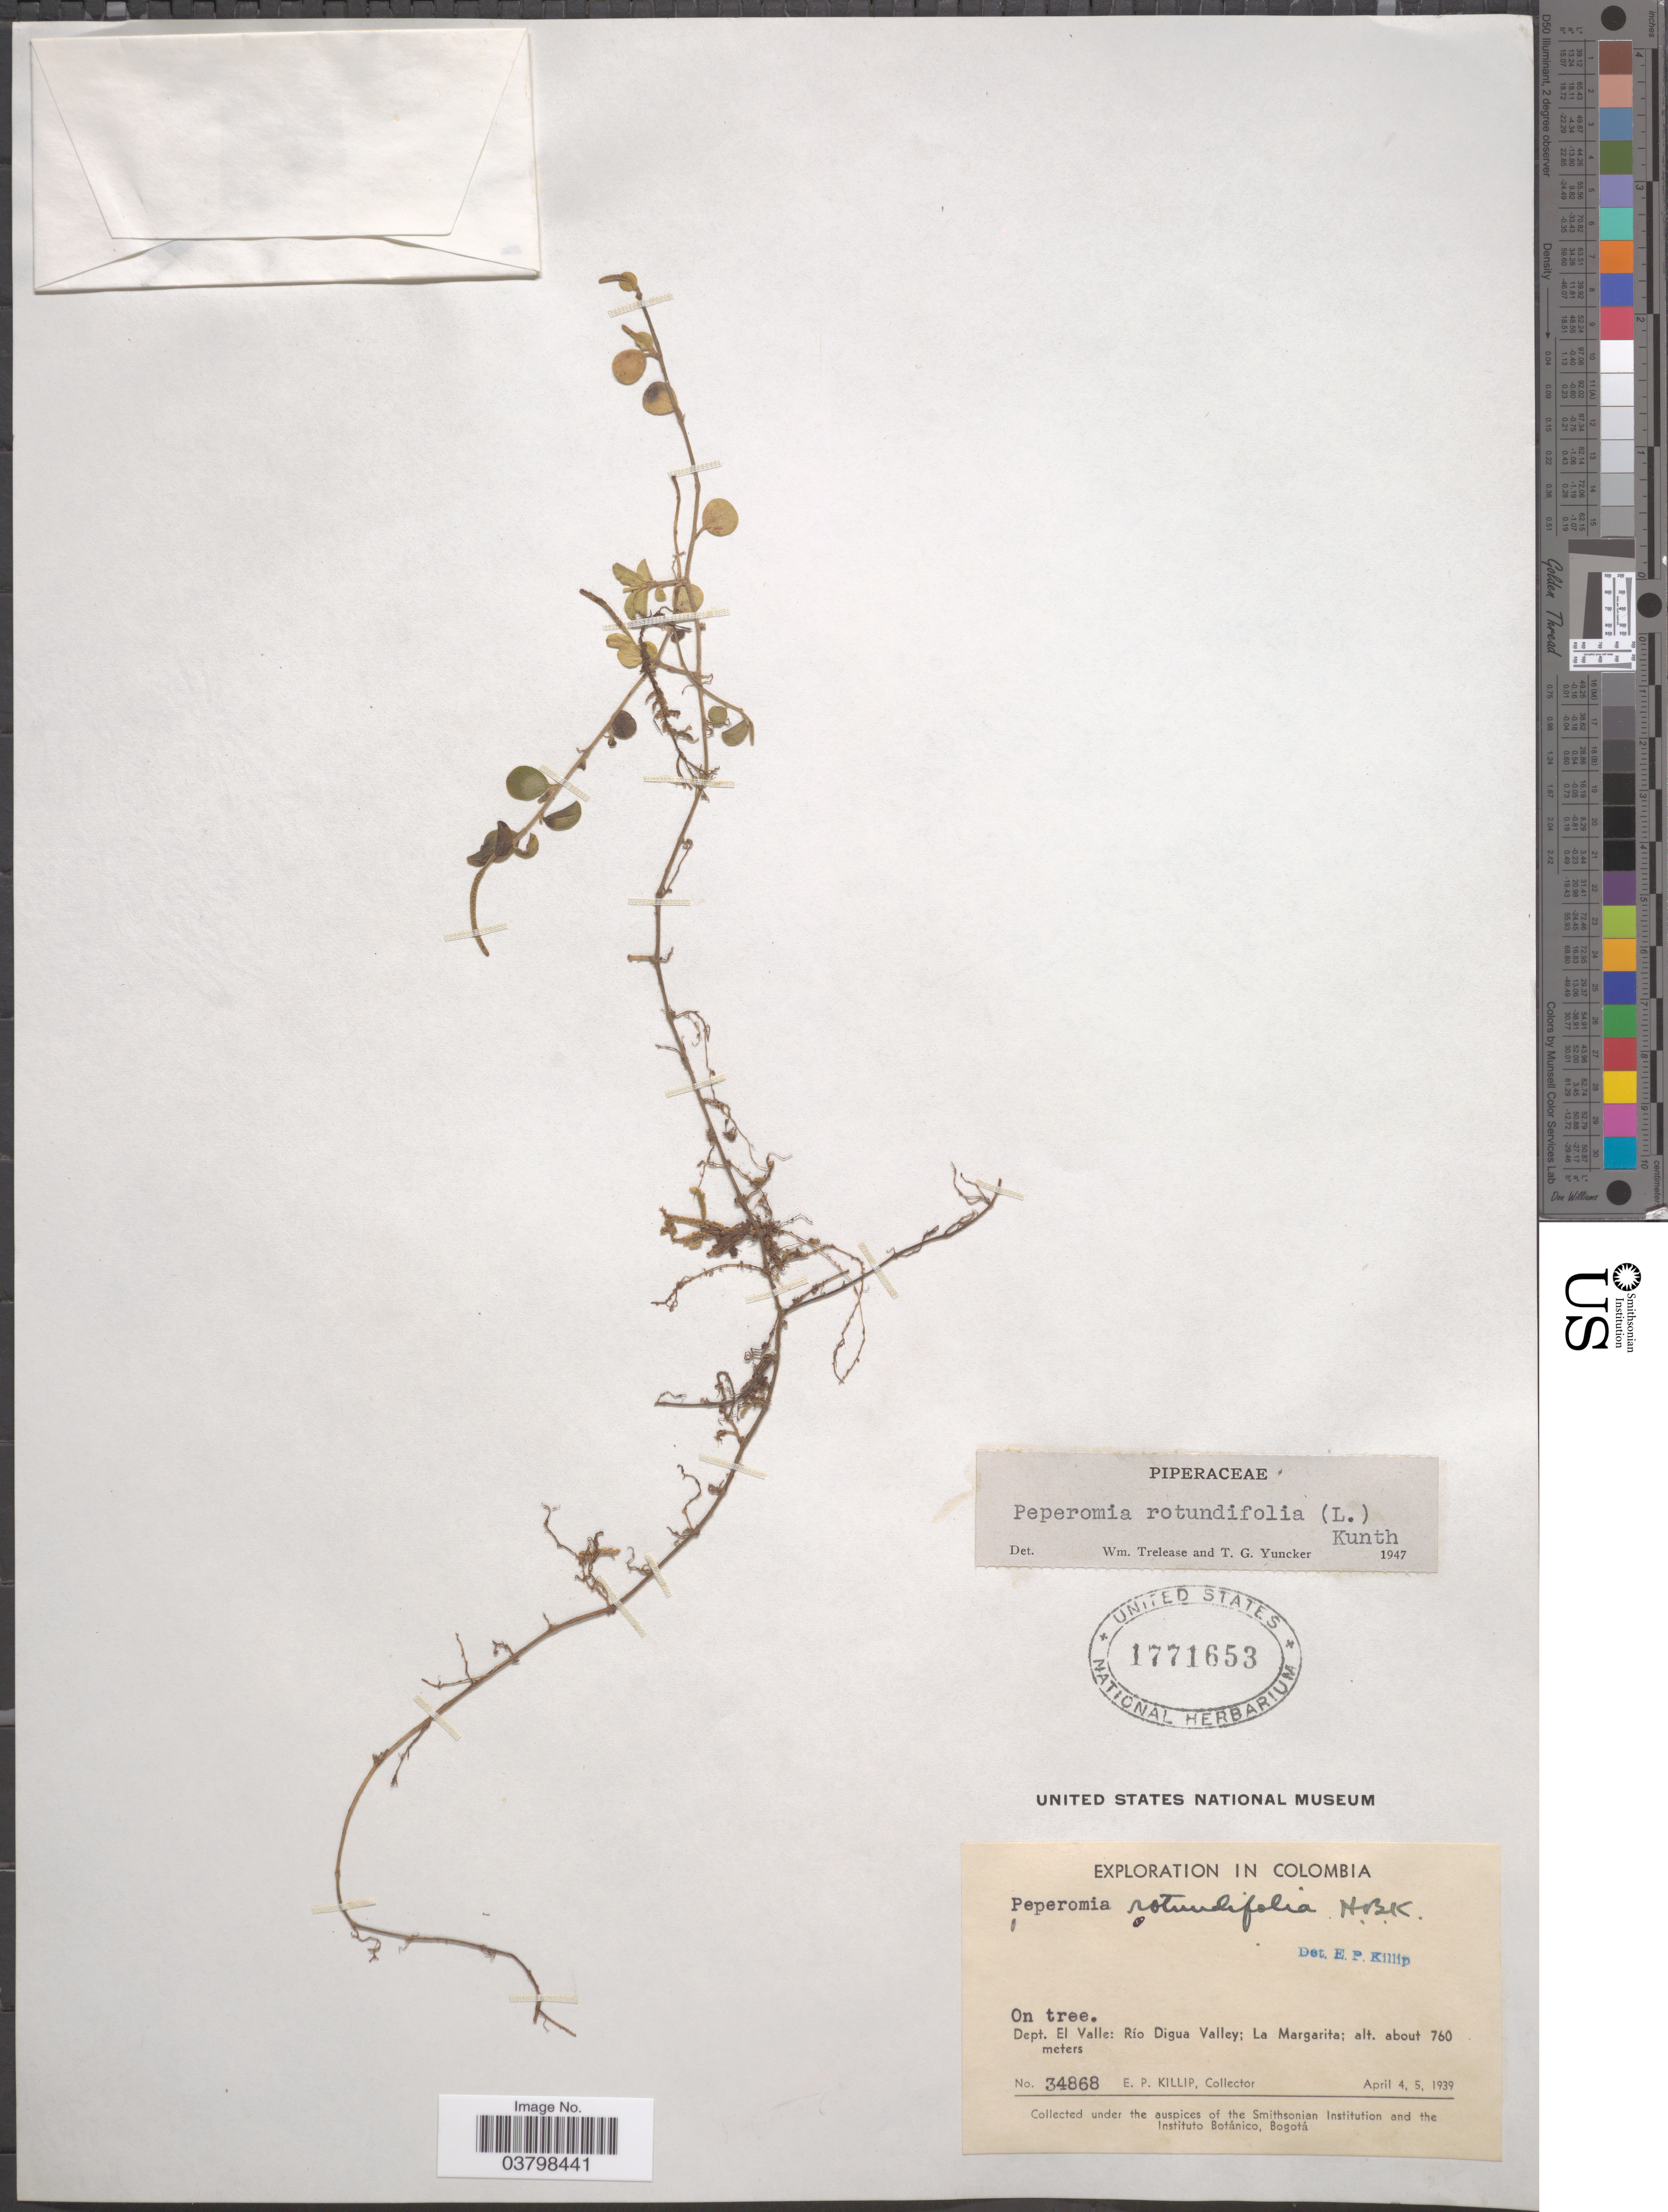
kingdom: Plantae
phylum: Tracheophyta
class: Magnoliopsida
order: Piperales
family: Piperaceae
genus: Peperomia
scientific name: Peperomia rotundifolia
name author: (L.) Kunth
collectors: E. P. Killip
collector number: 34868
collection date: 1939-04-04/1939-04-05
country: Colombia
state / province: Valle del Cauca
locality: Dept. El Valle: Río Digua Valley; La Margarita.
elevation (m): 760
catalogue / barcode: US 1771653